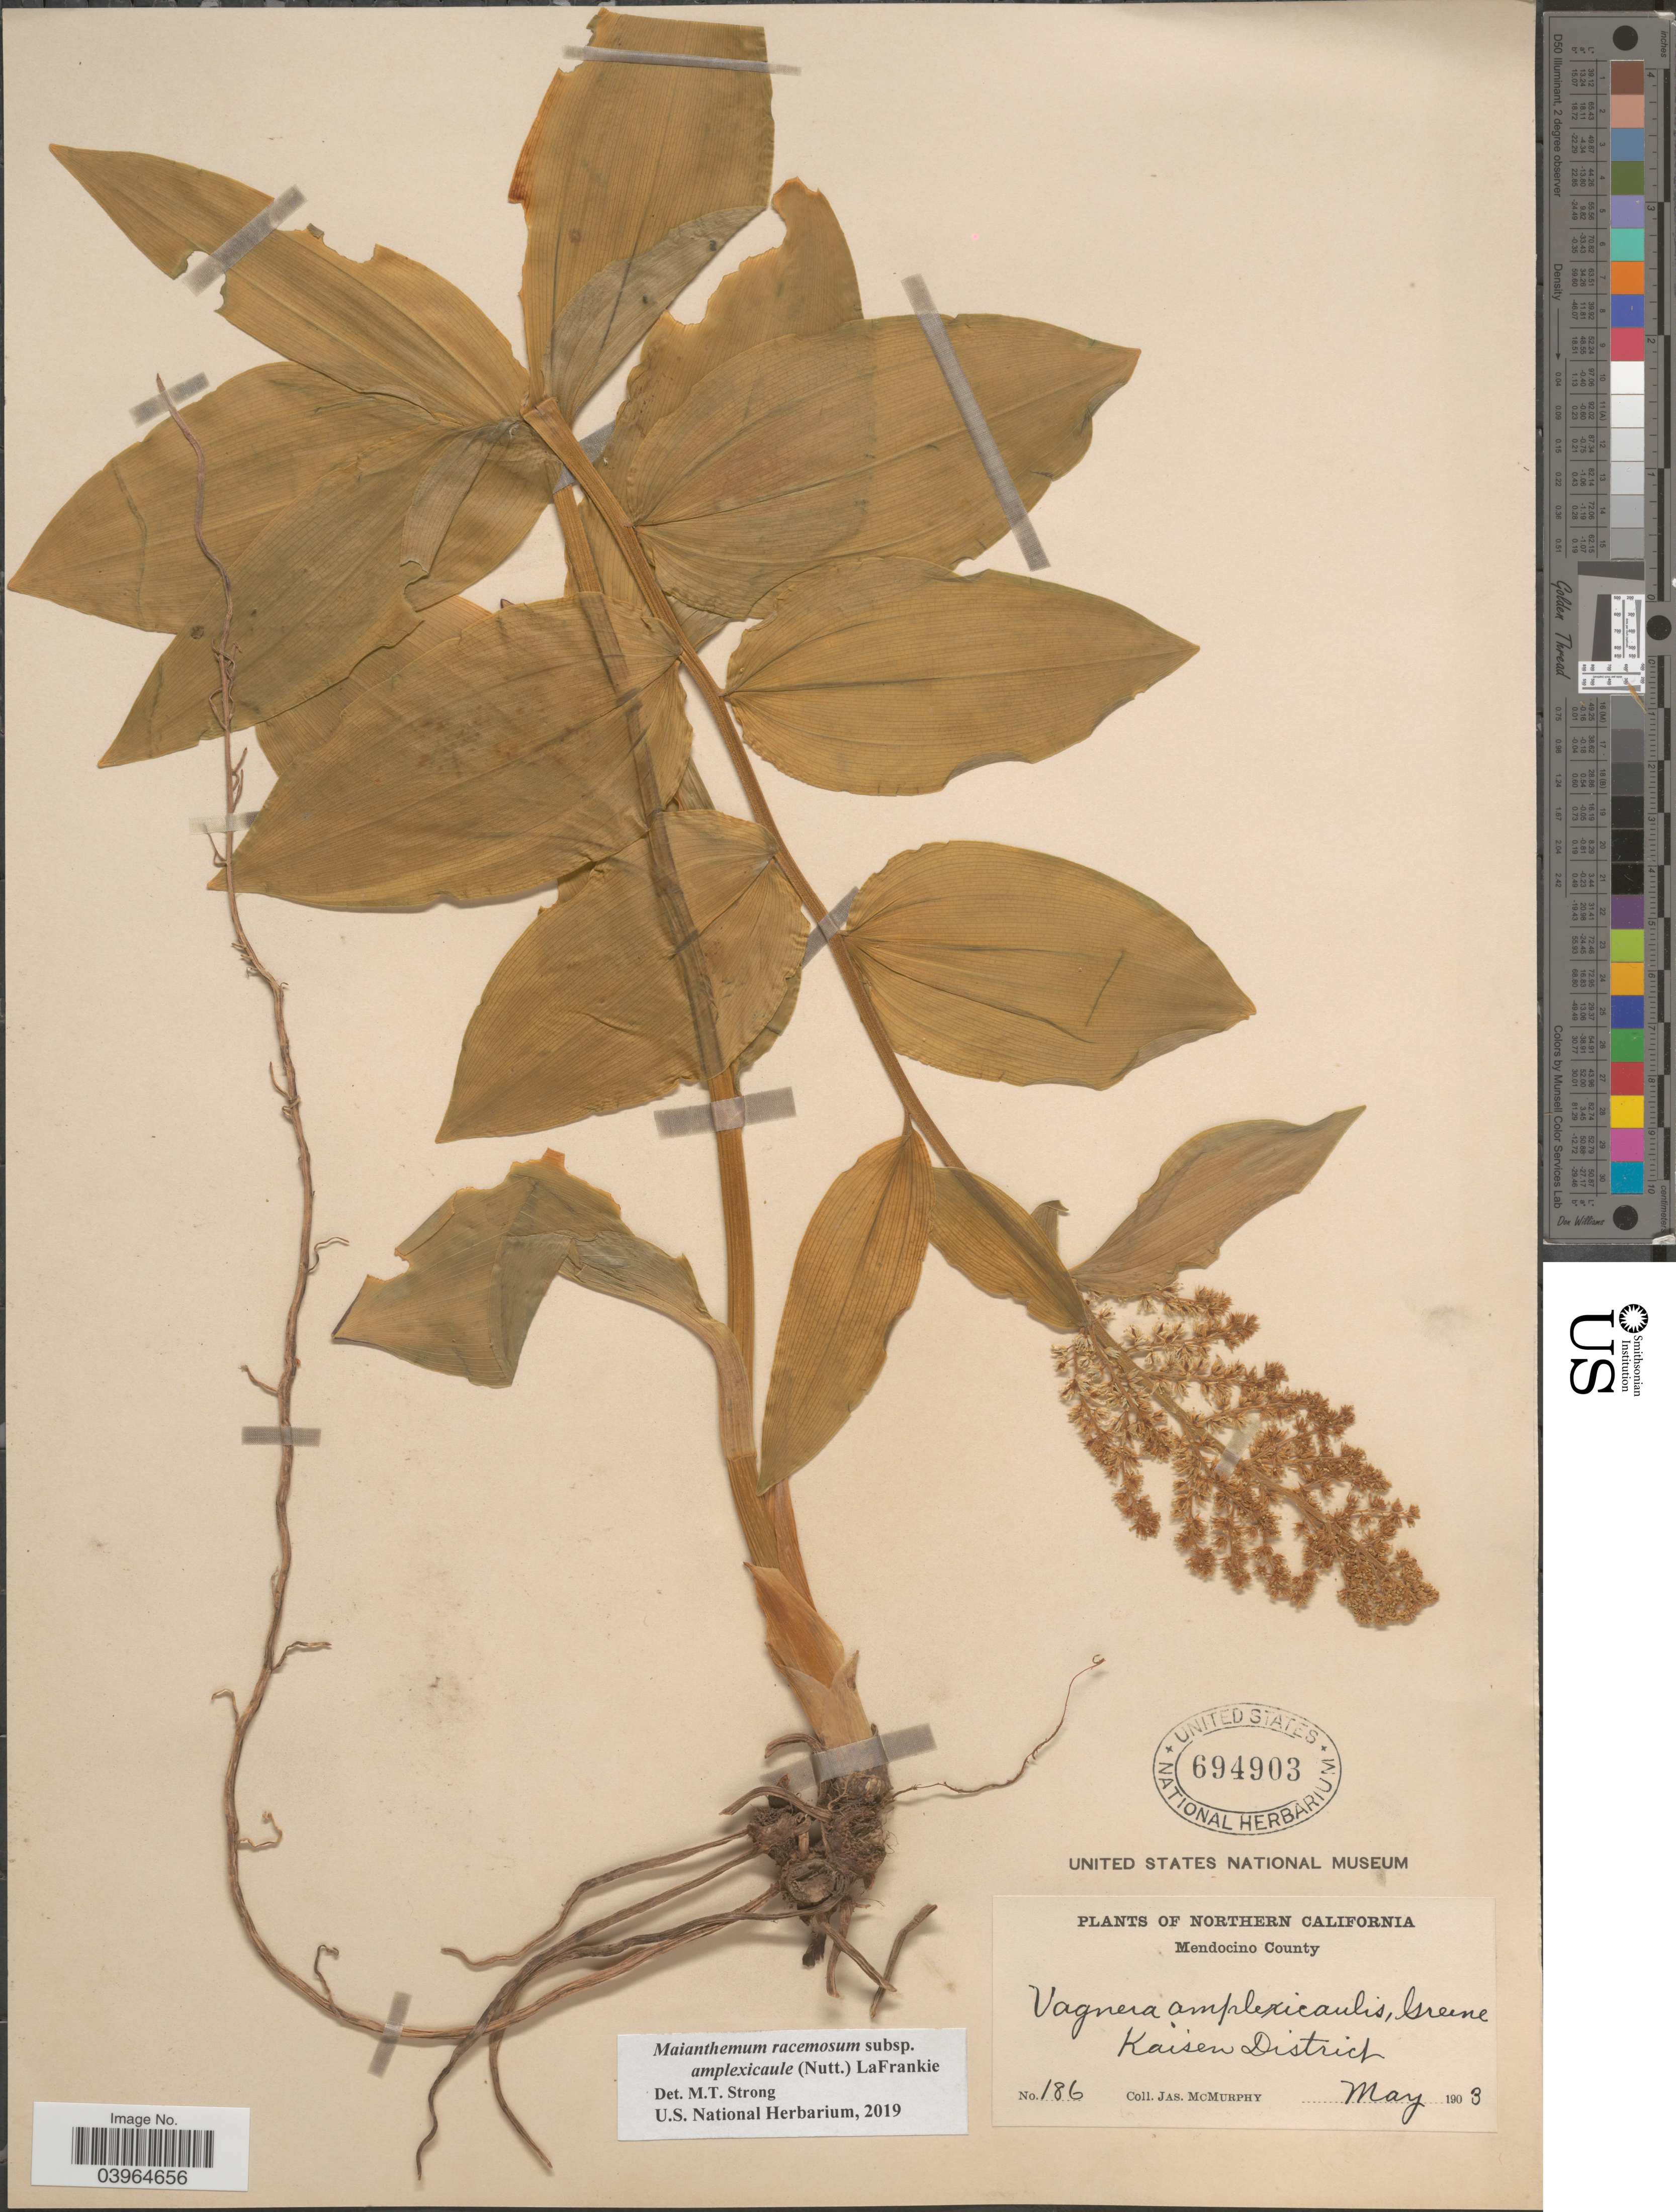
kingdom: Plantae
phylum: Tracheophyta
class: Liliopsida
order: Asparagales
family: Asparagaceae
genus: Maianthemum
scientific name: Maianthemum racemosum subsp. amplexicaule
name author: (Nutt.) LaFrankie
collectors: J. McMurphy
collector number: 186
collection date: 1903-05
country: United States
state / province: California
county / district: Mendocino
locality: Northern California. Mendocino County. Kaisen District.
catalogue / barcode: US 694903